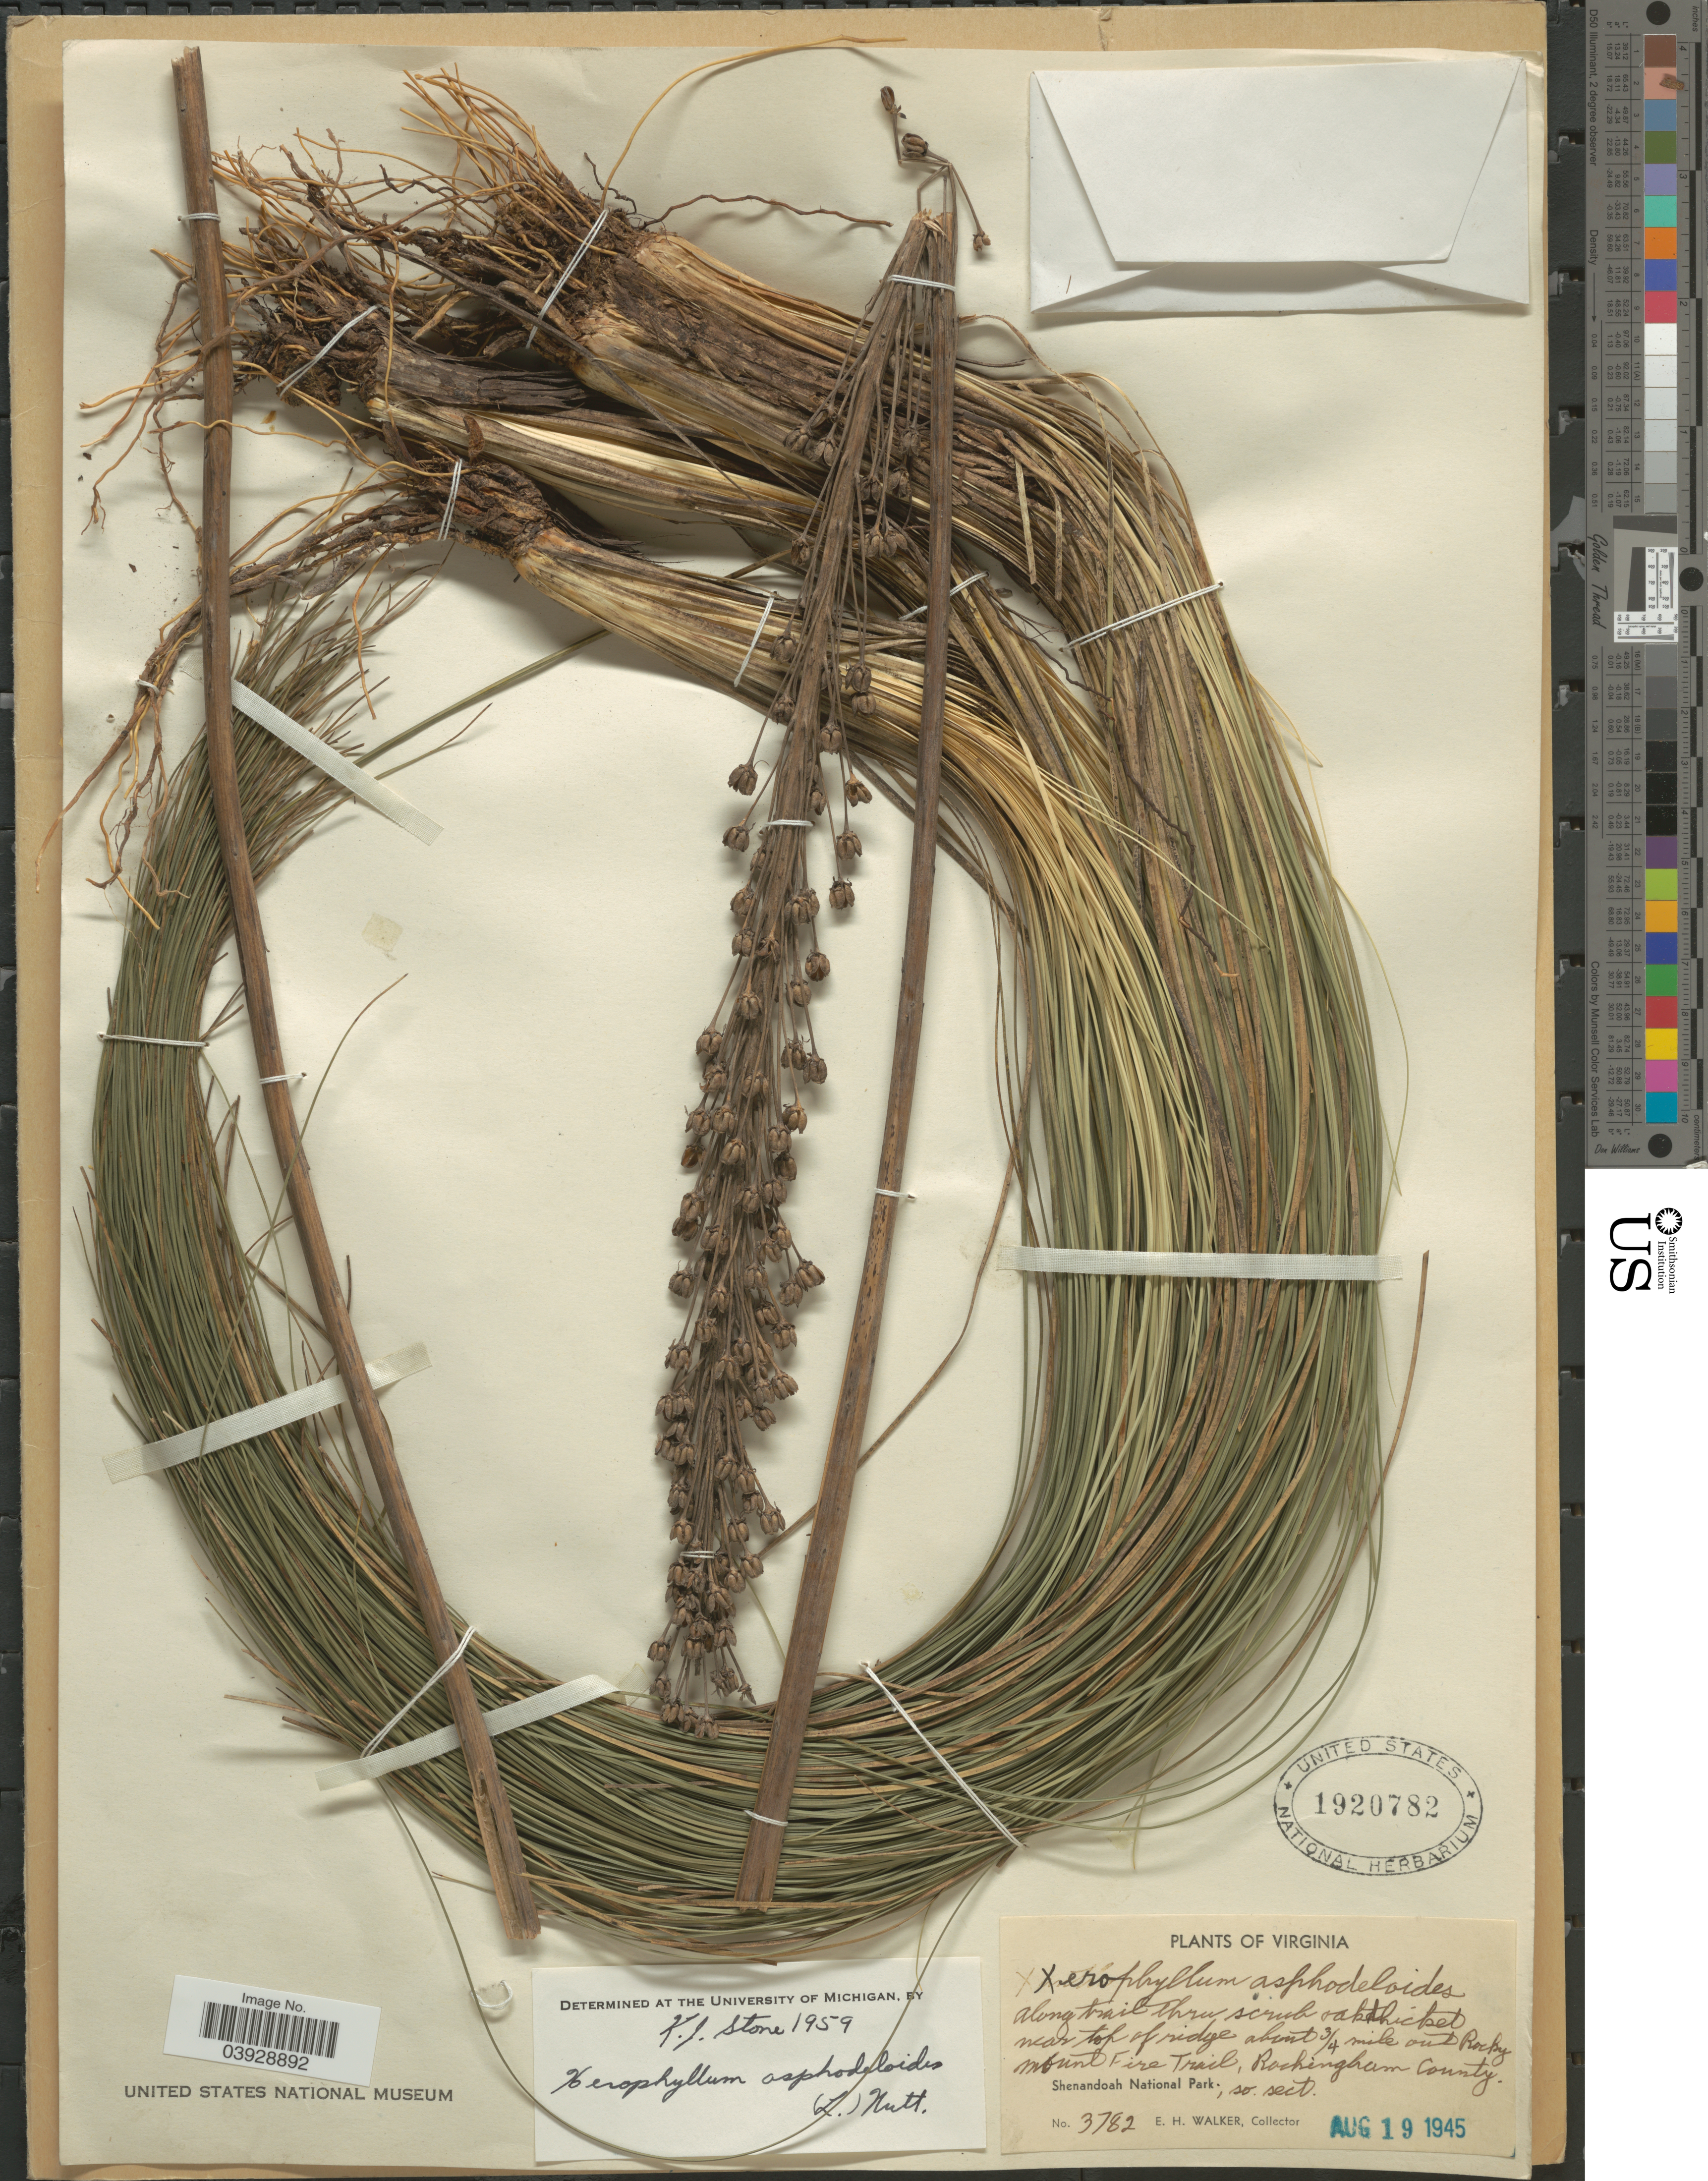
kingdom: Plantae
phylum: Tracheophyta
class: Liliopsida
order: Liliales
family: Melanthiaceae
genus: Xerophyllum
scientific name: Xerophyllum asphodeloides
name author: (L.) Nutt.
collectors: E. H. Walker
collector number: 3782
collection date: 1945-08-19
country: United States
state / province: Virginia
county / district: Rockingham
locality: Near top of ridge about ¾ mile out Rocky Mount Fire Trail, Rockingham County. Shenandoah National Park; so. sect.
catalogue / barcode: US 1920782